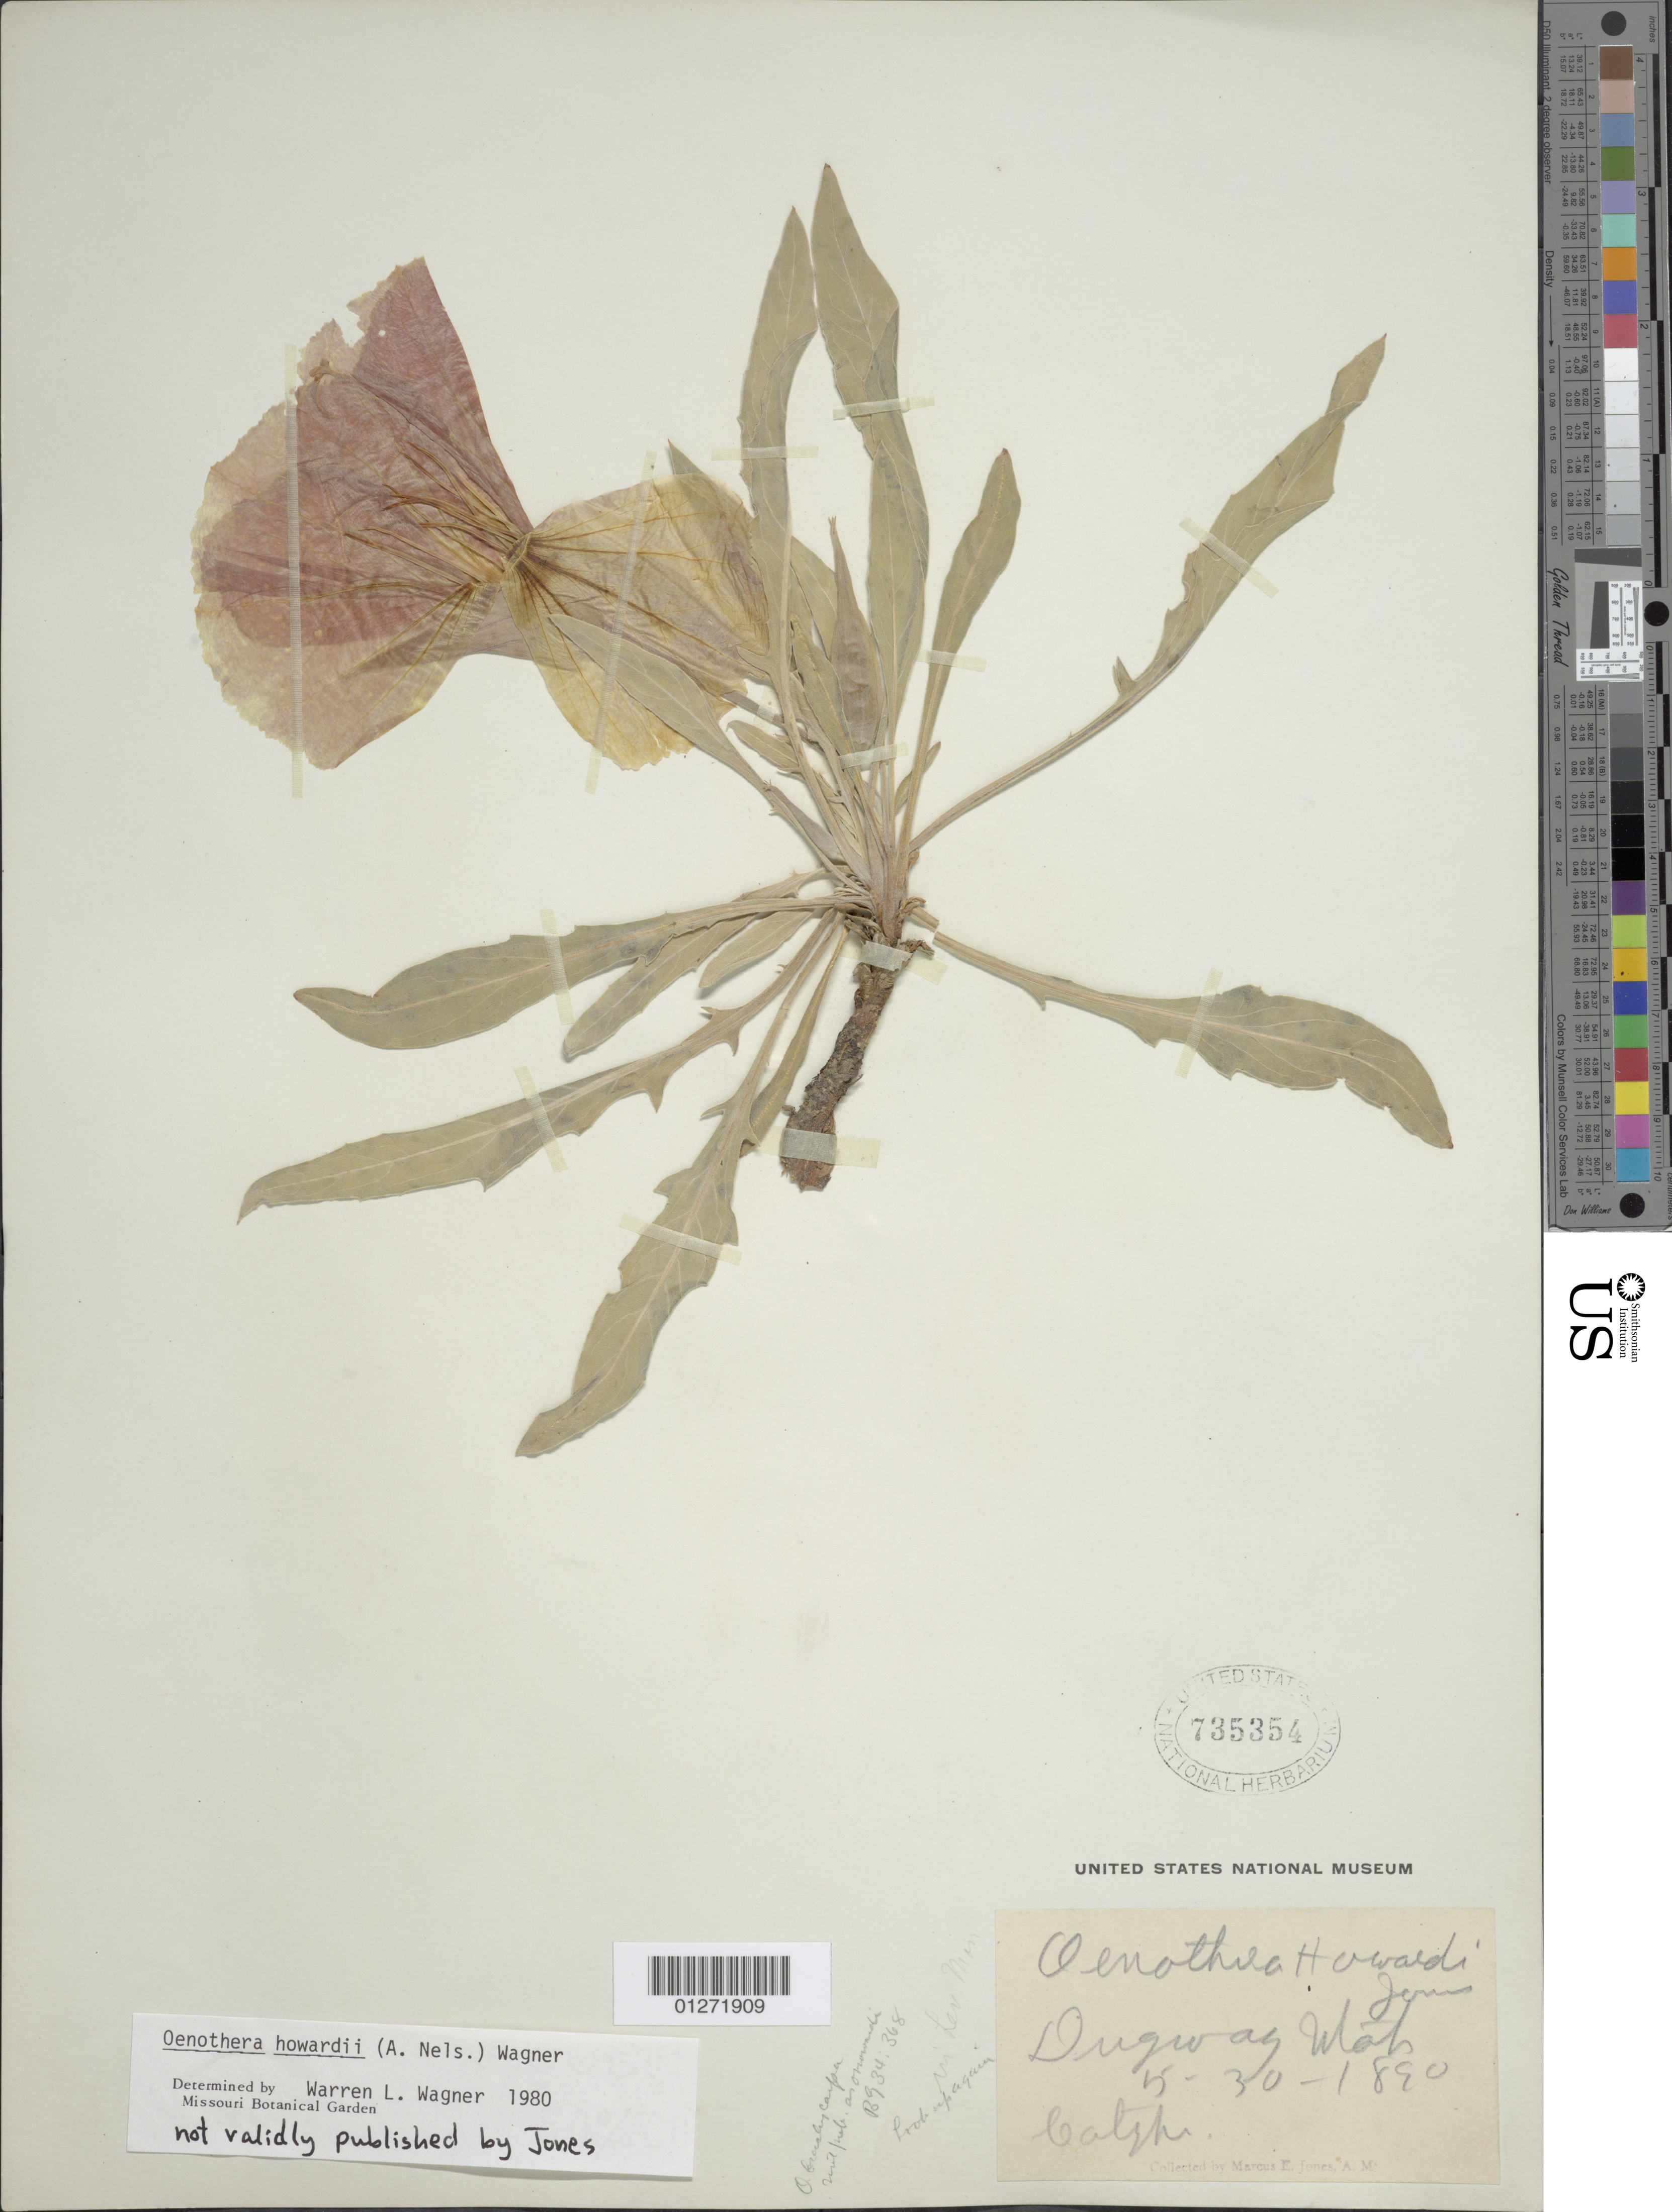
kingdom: Plantae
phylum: Tracheophyta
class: Magnoliopsida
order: Myrtales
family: Onagraceae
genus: Oenothera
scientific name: Oenothera howardii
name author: (A. Nelson) M.E. Jones ex Prain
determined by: Wagner, W. L., (BOT), Smithsonian Institution - National Museum of Natural History (UNITED STATES)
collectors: M. E. Jones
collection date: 1890-05-30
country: United States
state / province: Utah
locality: Dugway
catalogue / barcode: US 735354